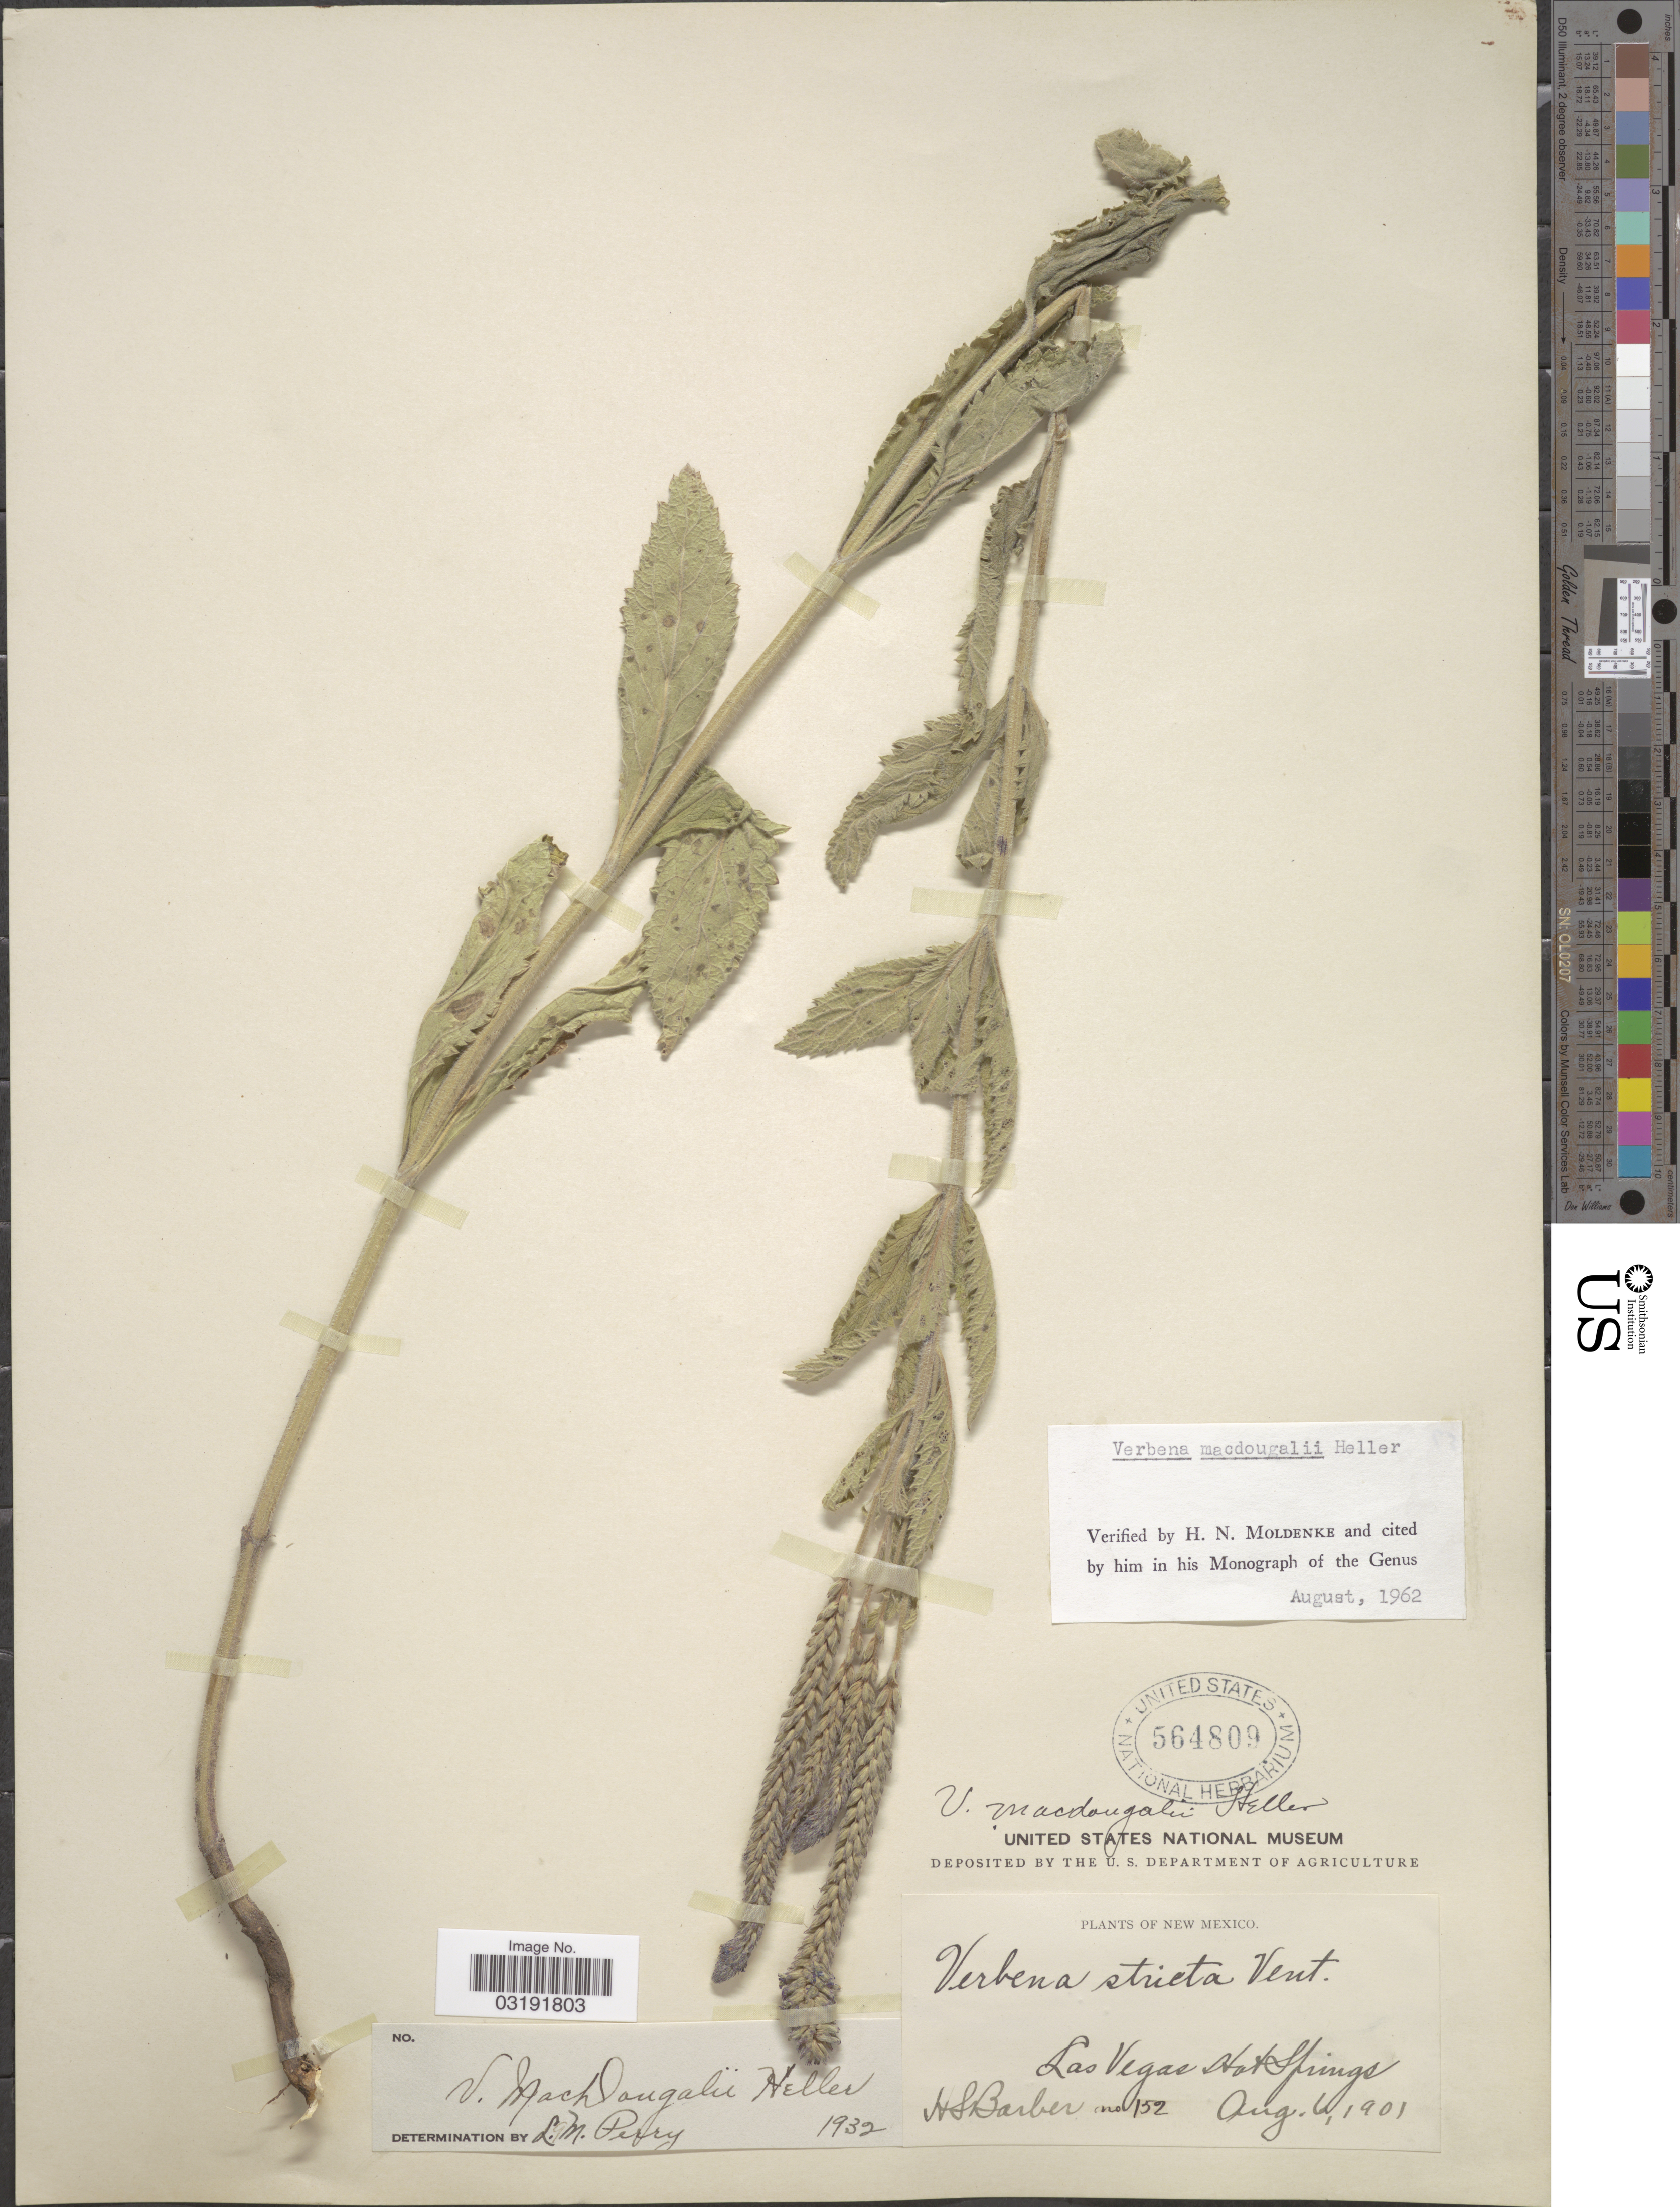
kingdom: Plantae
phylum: Tracheophyta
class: Magnoliopsida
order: Lamiales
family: Verbenaceae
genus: Verbena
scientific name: Verbena macdougalii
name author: A. Heller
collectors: H. Barber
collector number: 152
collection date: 1901-08-06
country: United States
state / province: New Mexico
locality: Las Vegas Hot Springs.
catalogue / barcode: US 564809